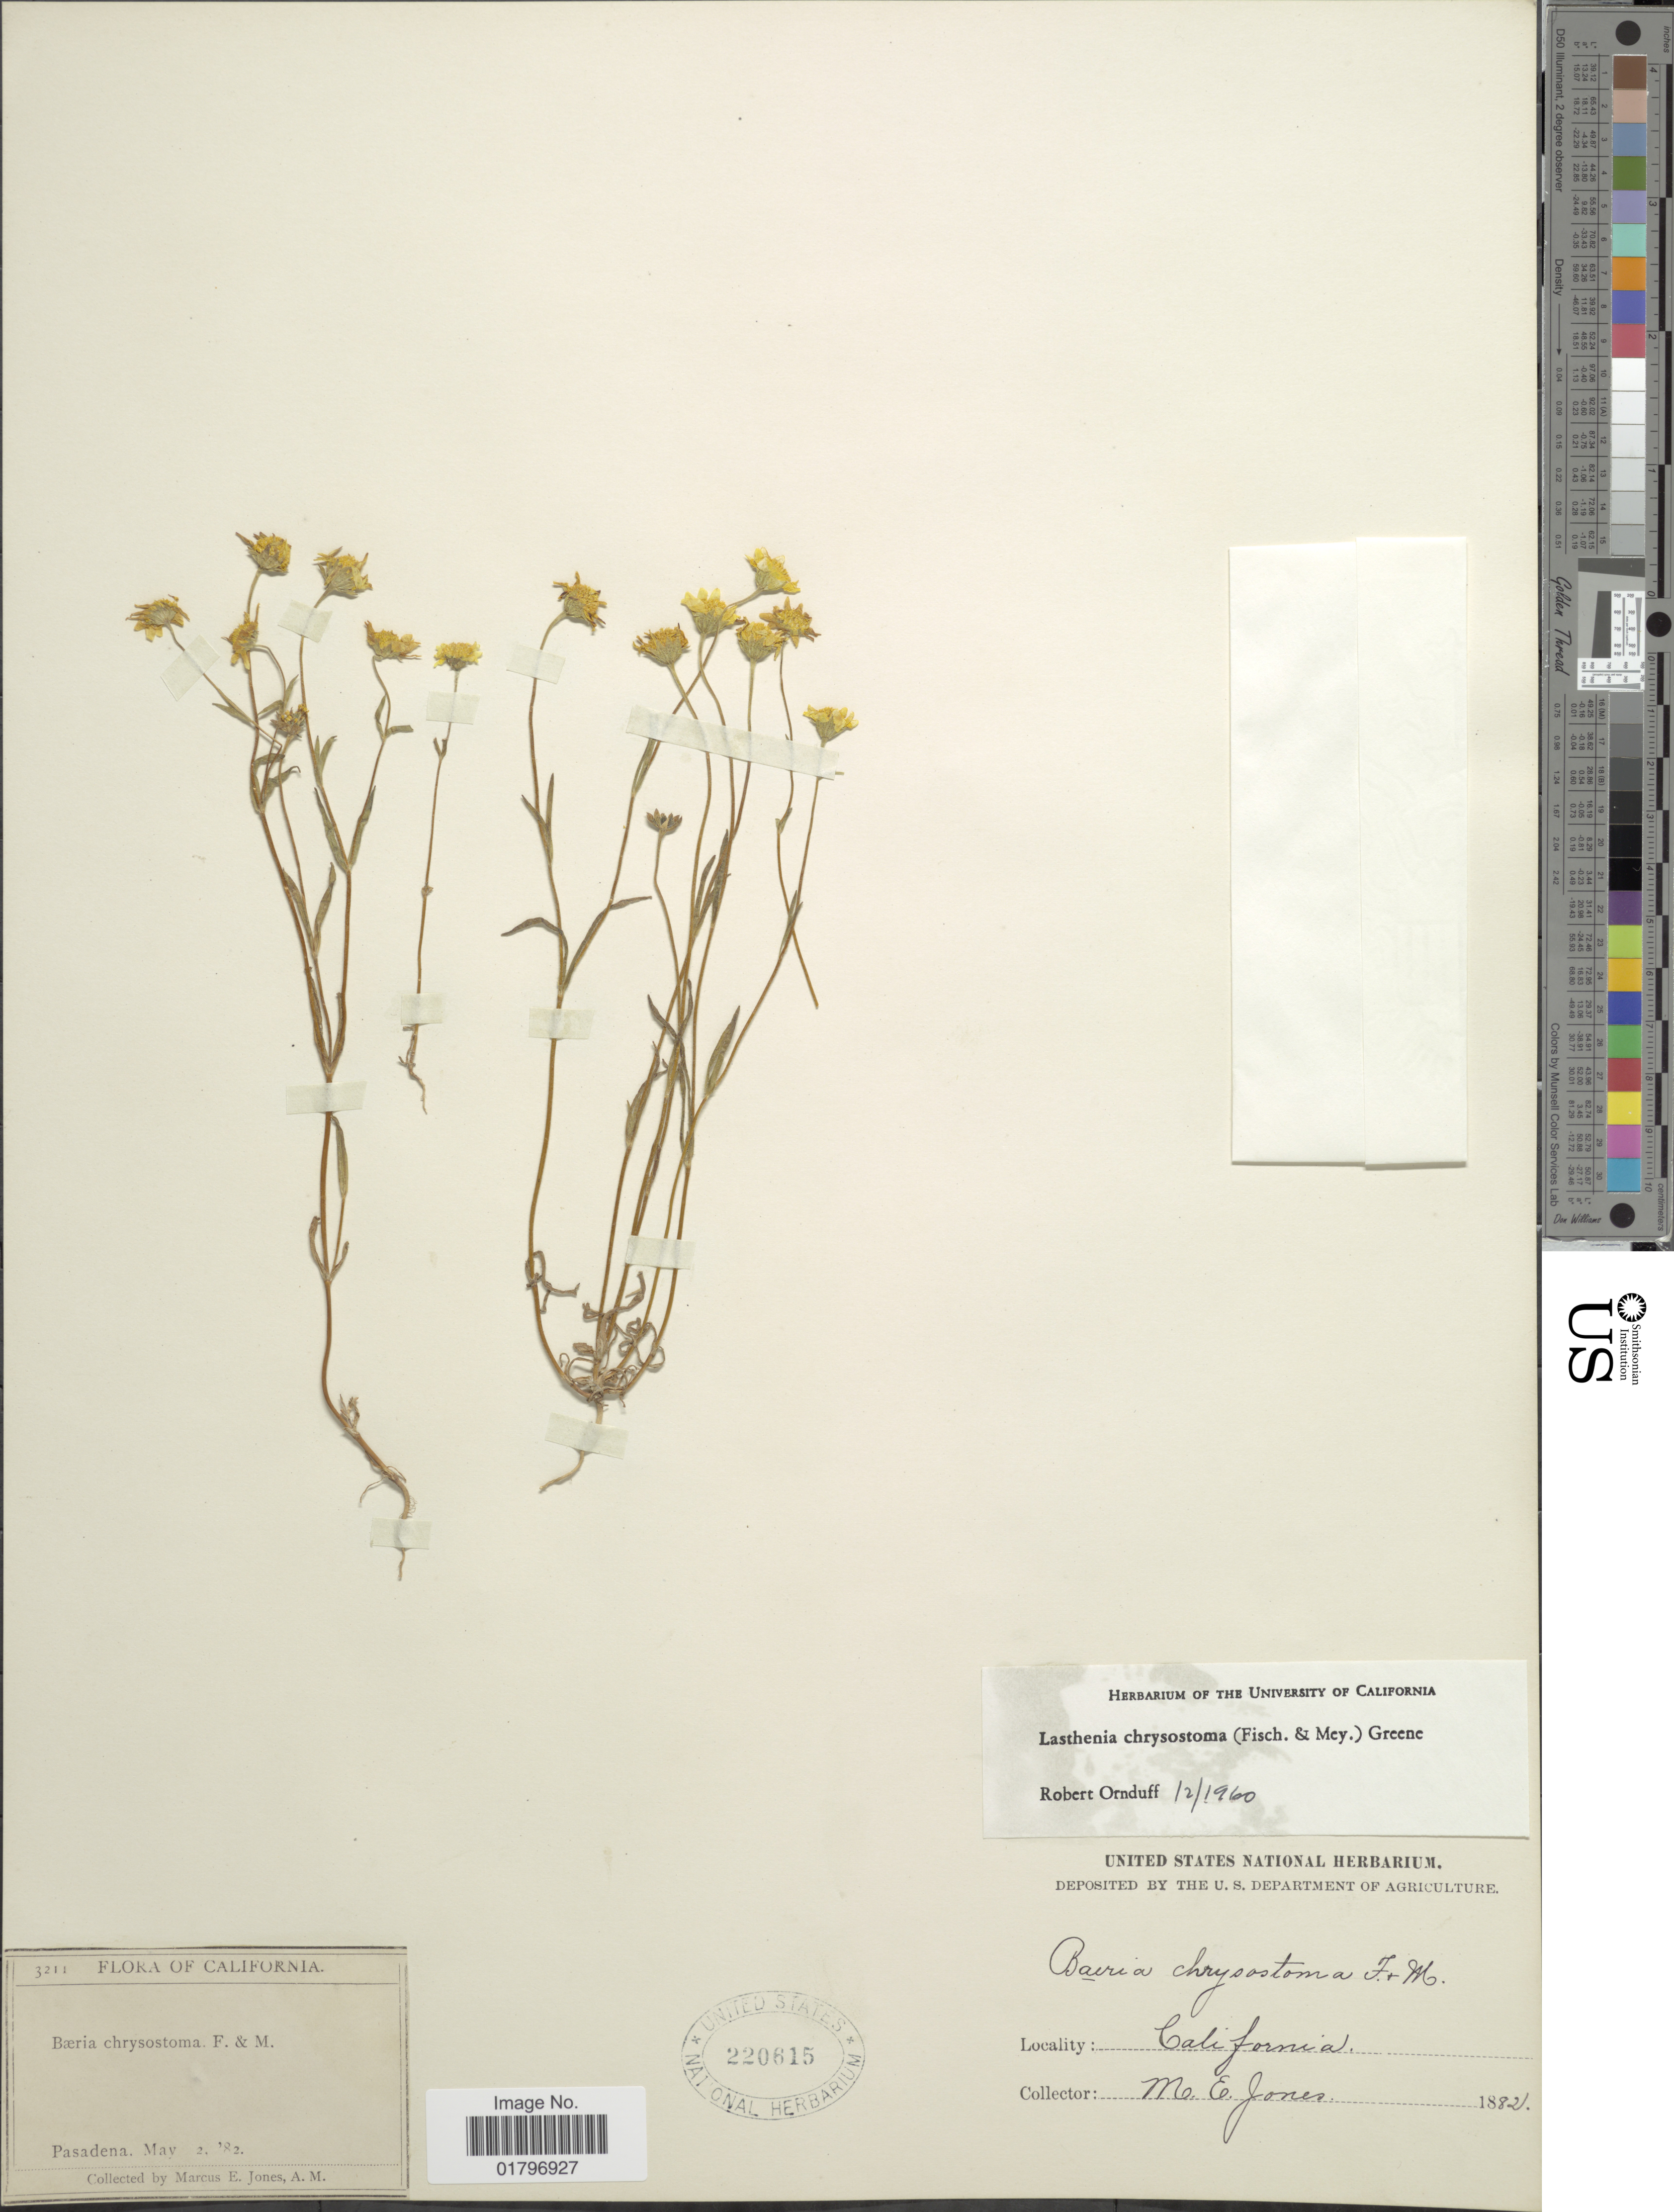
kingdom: Plantae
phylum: Tracheophyta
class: Magnoliopsida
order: Asterales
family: Asteraceae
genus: Lasthenia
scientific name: Lasthenia chrysostoma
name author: (Fisch. & C.A. Mey.) Greene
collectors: M. E. Jones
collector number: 3211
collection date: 1882-05-02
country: United States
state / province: California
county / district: Los Angeles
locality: Pasadena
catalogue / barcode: US 220615